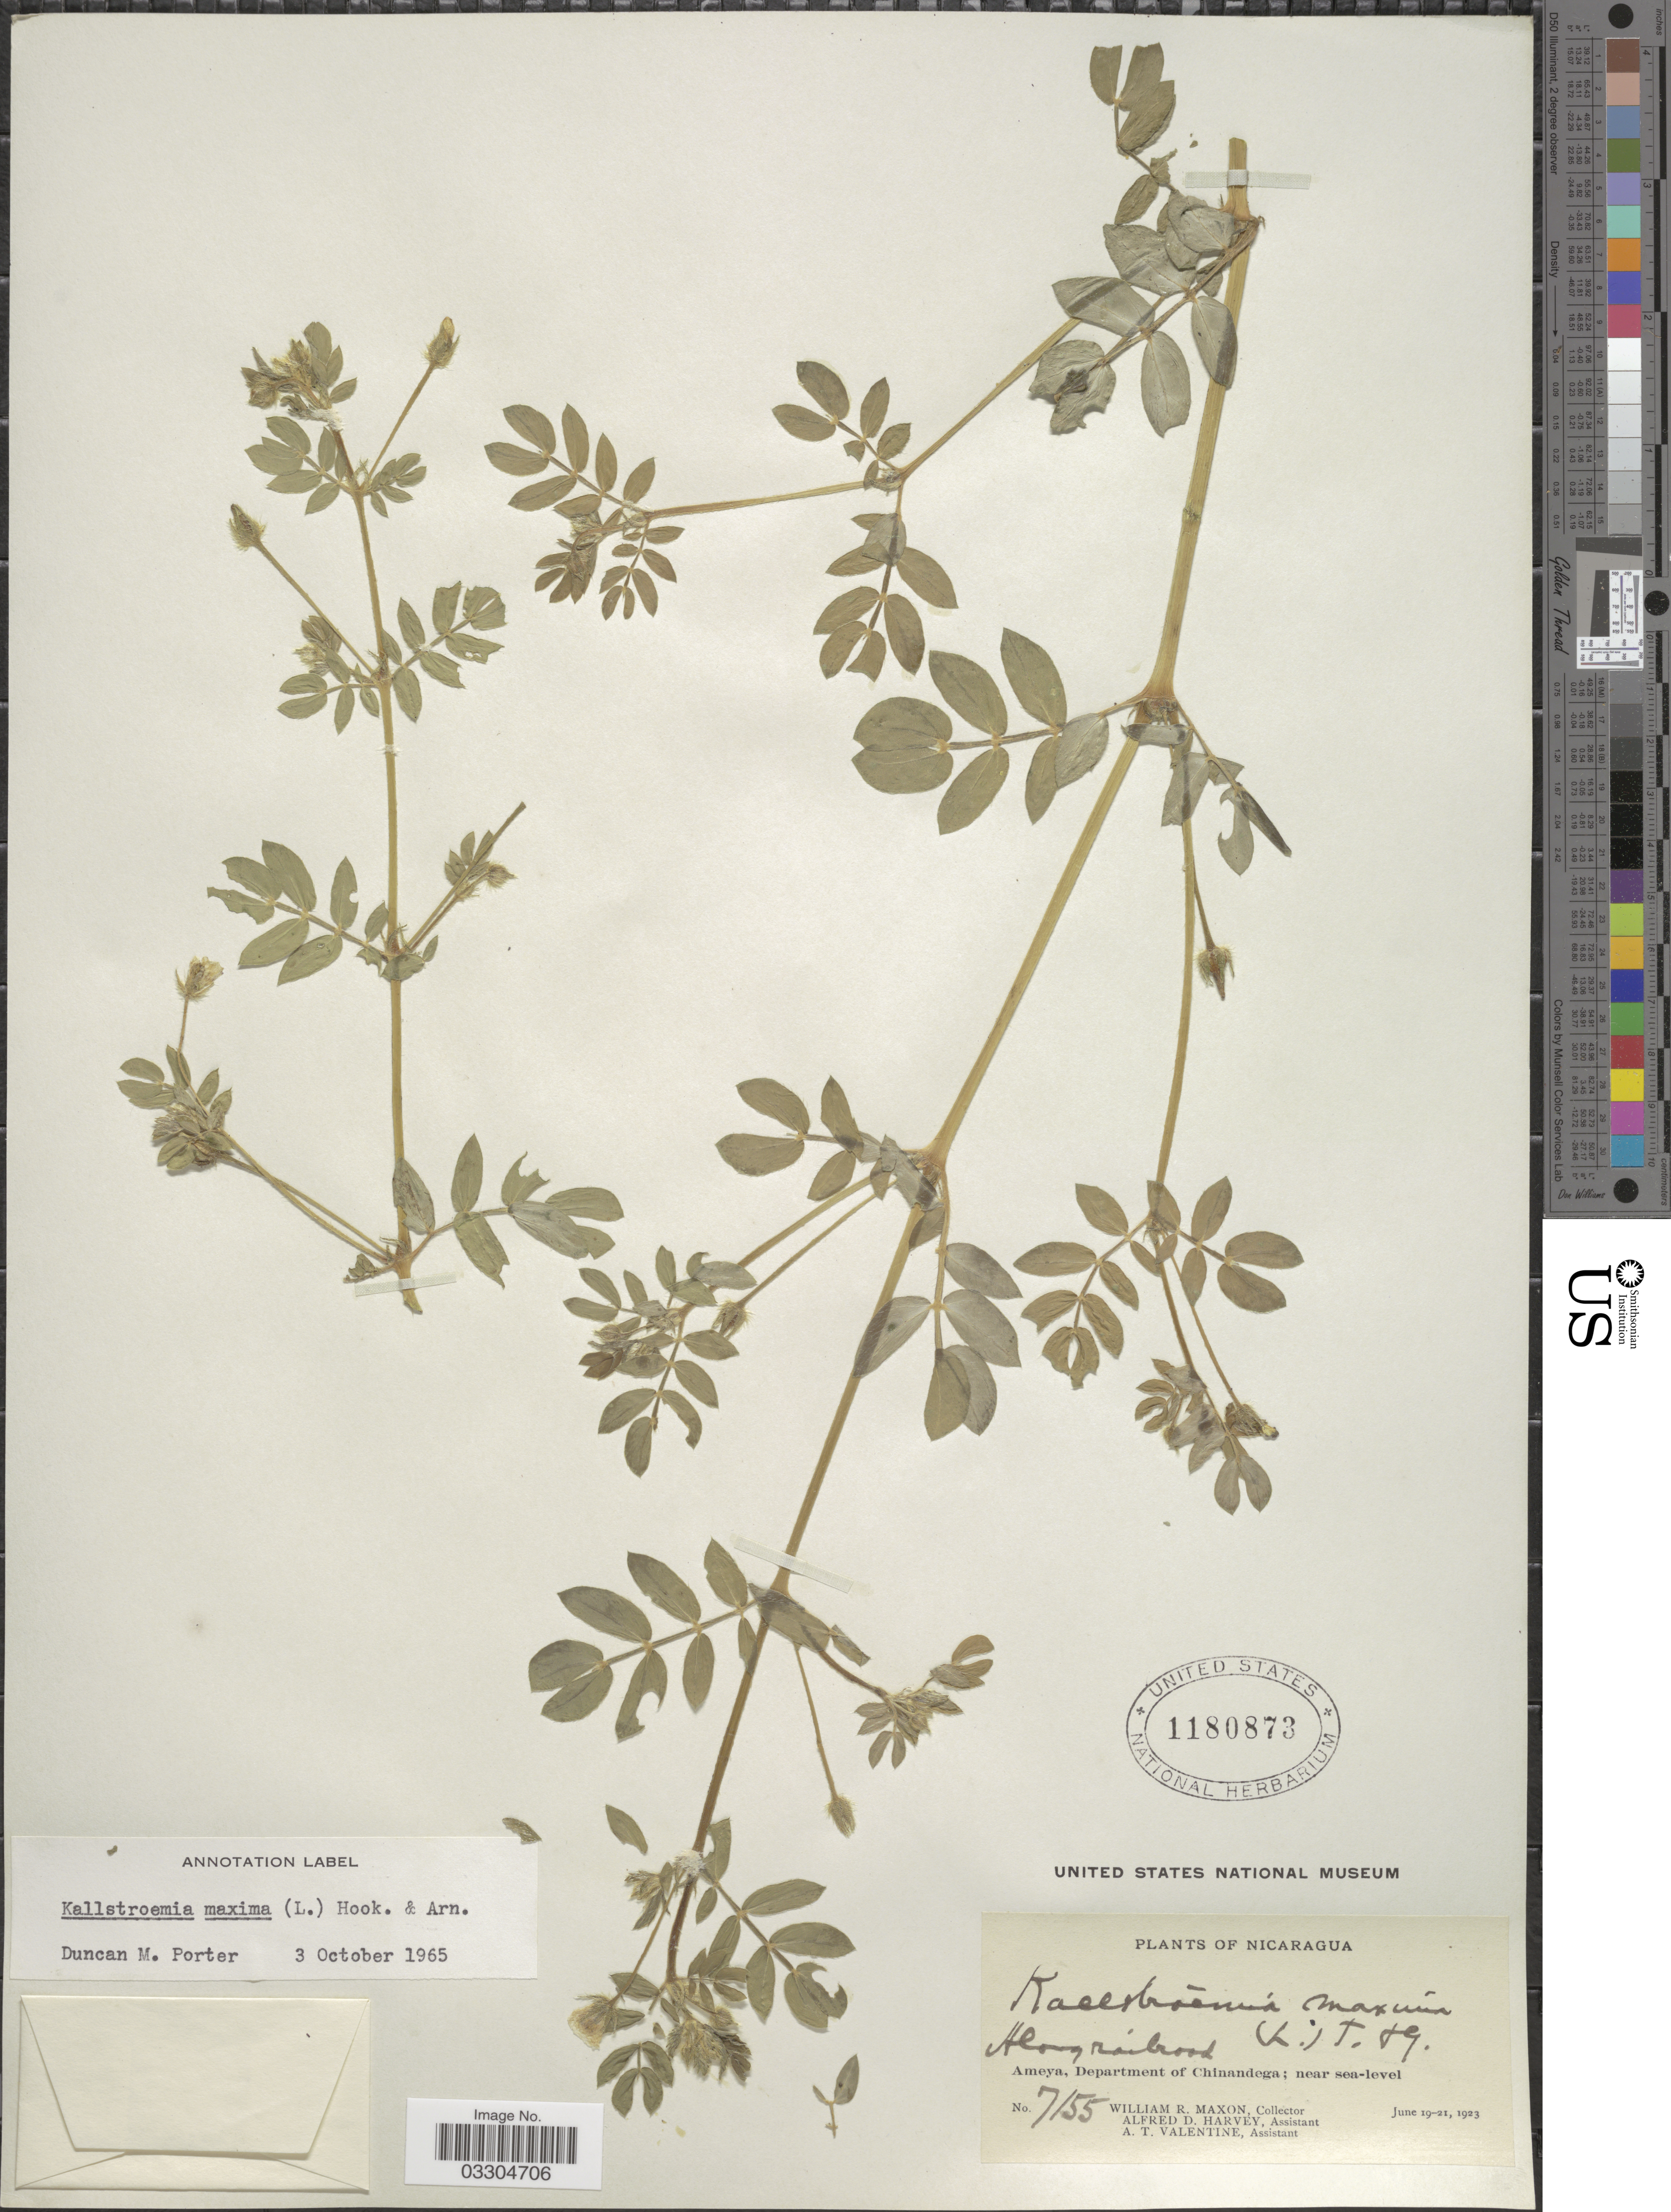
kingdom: Plantae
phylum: Tracheophyta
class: Magnoliopsida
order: Zygophyllales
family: Zygophyllaceae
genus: Kallstroemia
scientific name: Kallstroemia maxima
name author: (L.) Hook. & Arn.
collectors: W. R. Maxon, A. D. Harvey & A. Valentine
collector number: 7155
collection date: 1923-06-19/1923-06-21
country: Nicaragua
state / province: Chinandega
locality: Ameya, Department of Chinandega.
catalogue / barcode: US 1180873